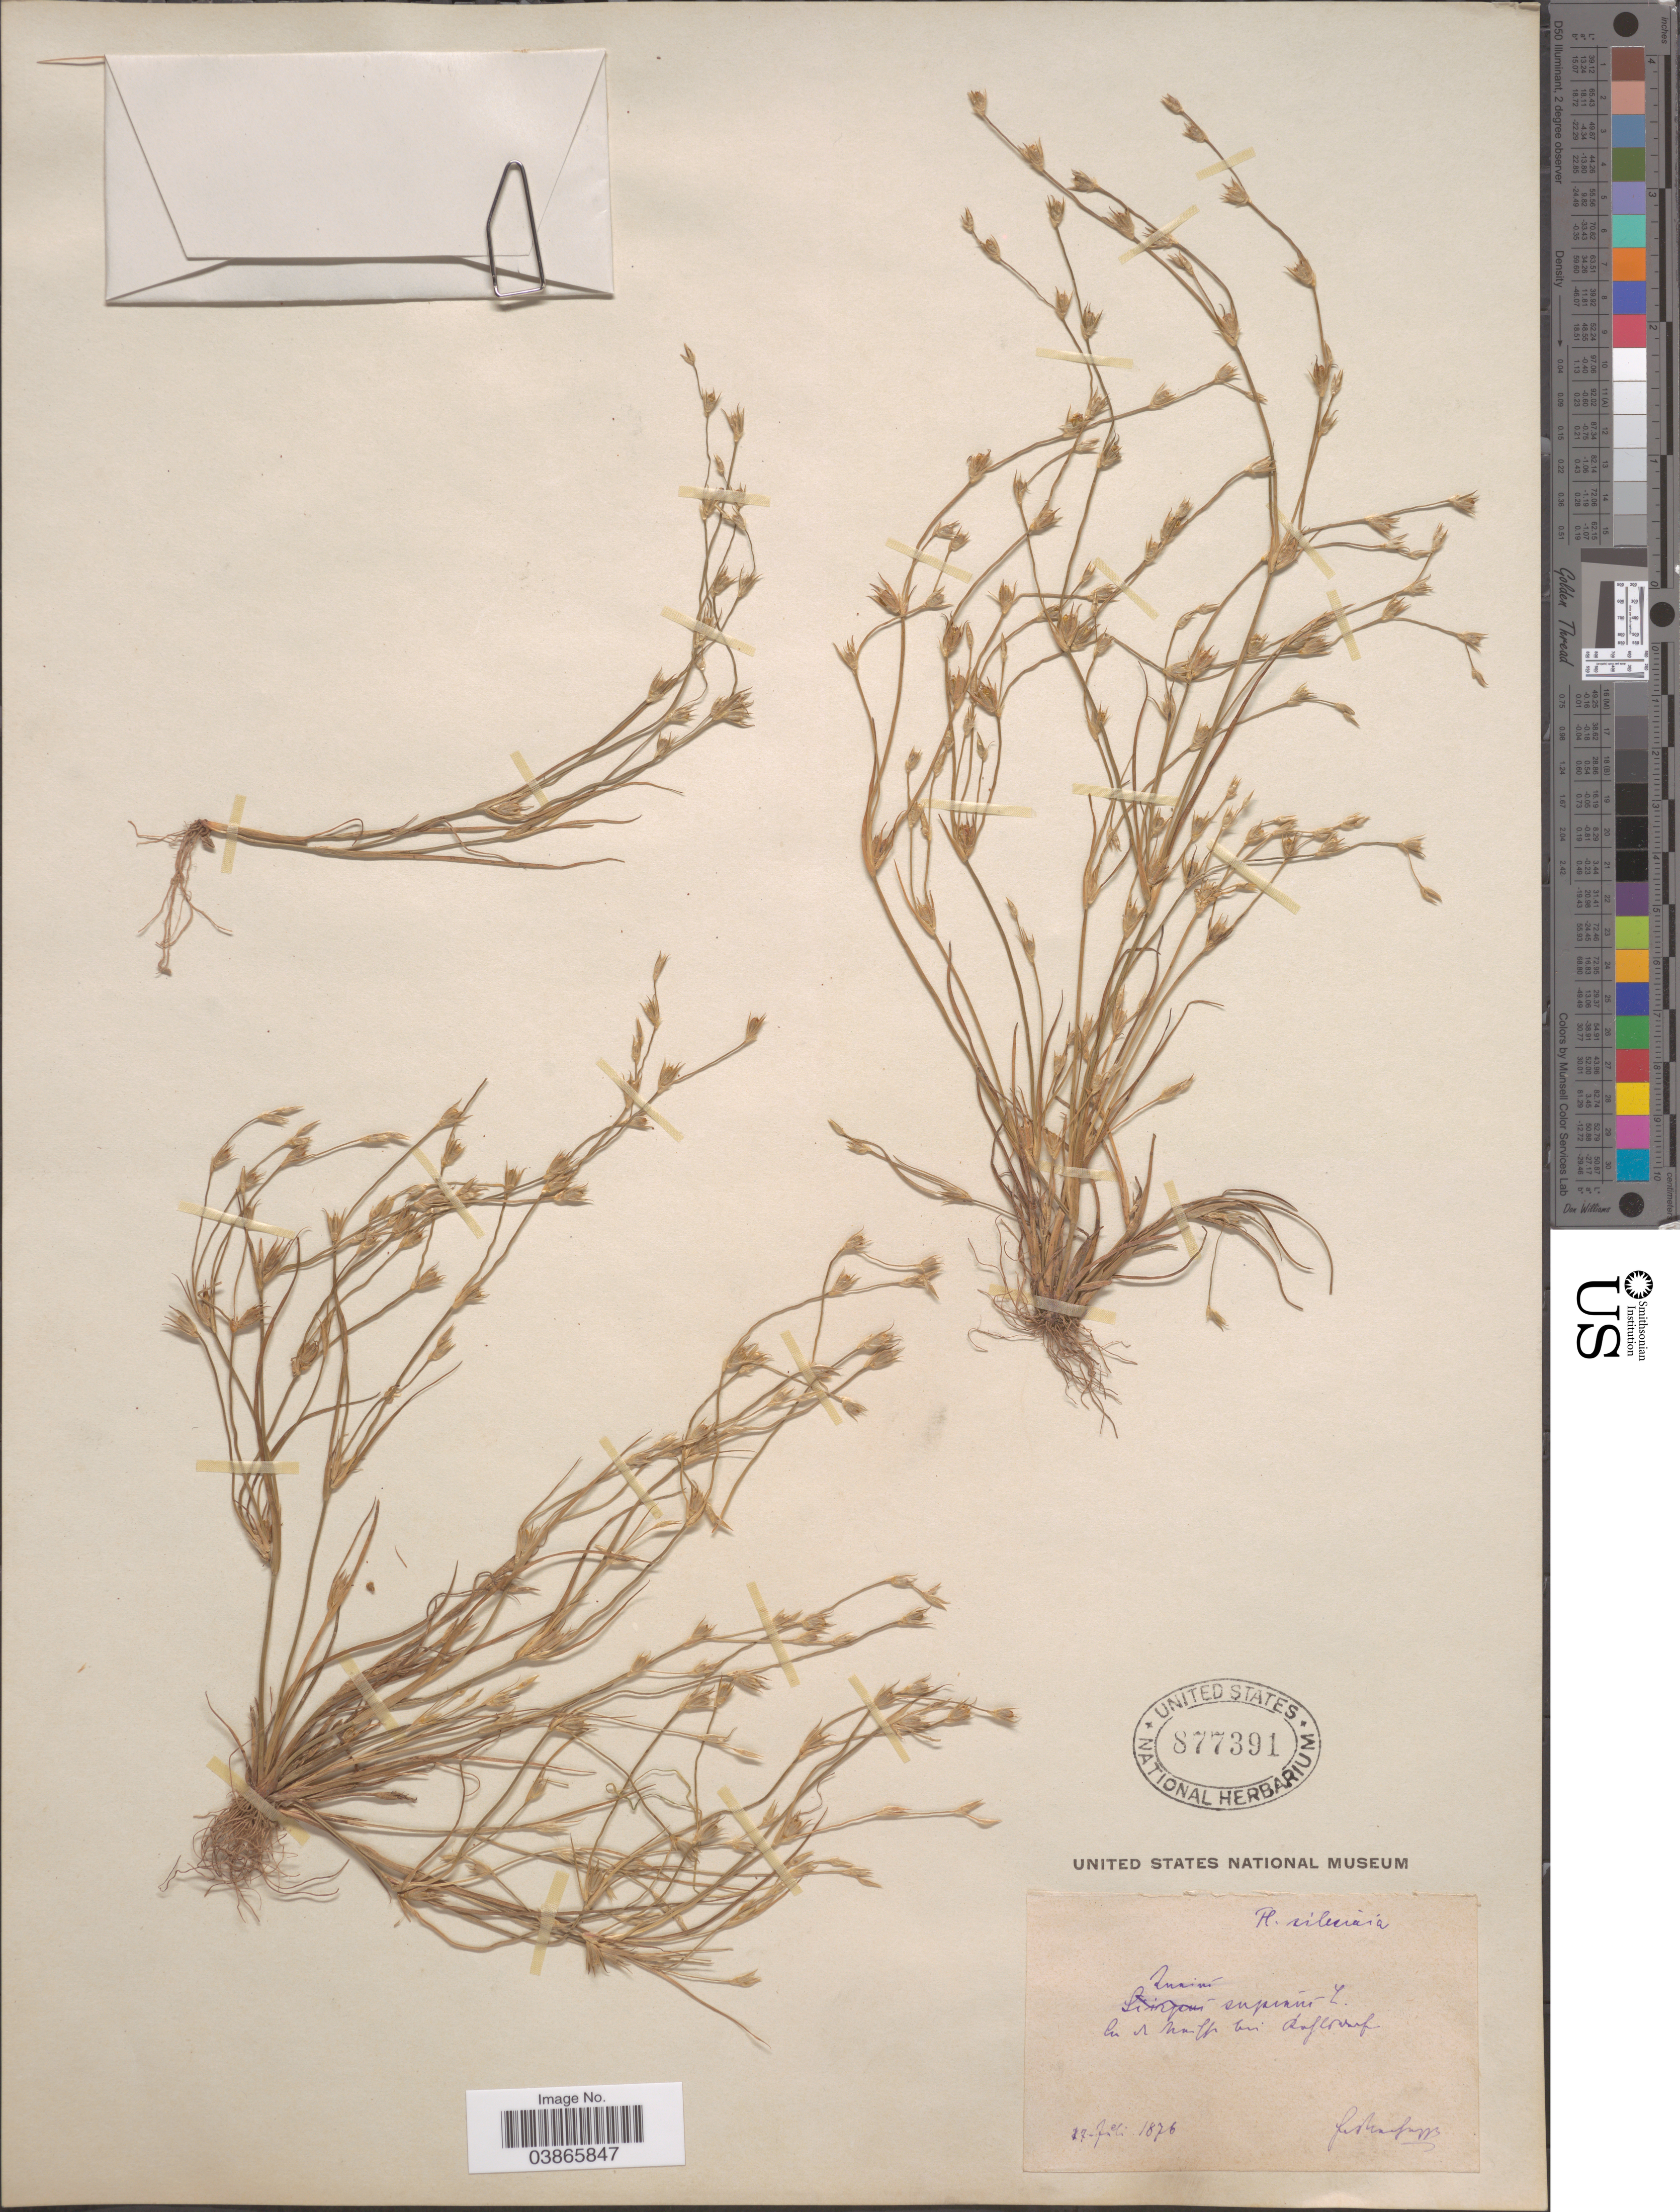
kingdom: Plantae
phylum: Tracheophyta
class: Liliopsida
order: Poales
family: Juncaceae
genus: Juncus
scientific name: Juncus sp.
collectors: F. Vierhapper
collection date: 1876-07-27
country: Germany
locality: Flora Silesiaca. [illegible].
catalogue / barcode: US 877391